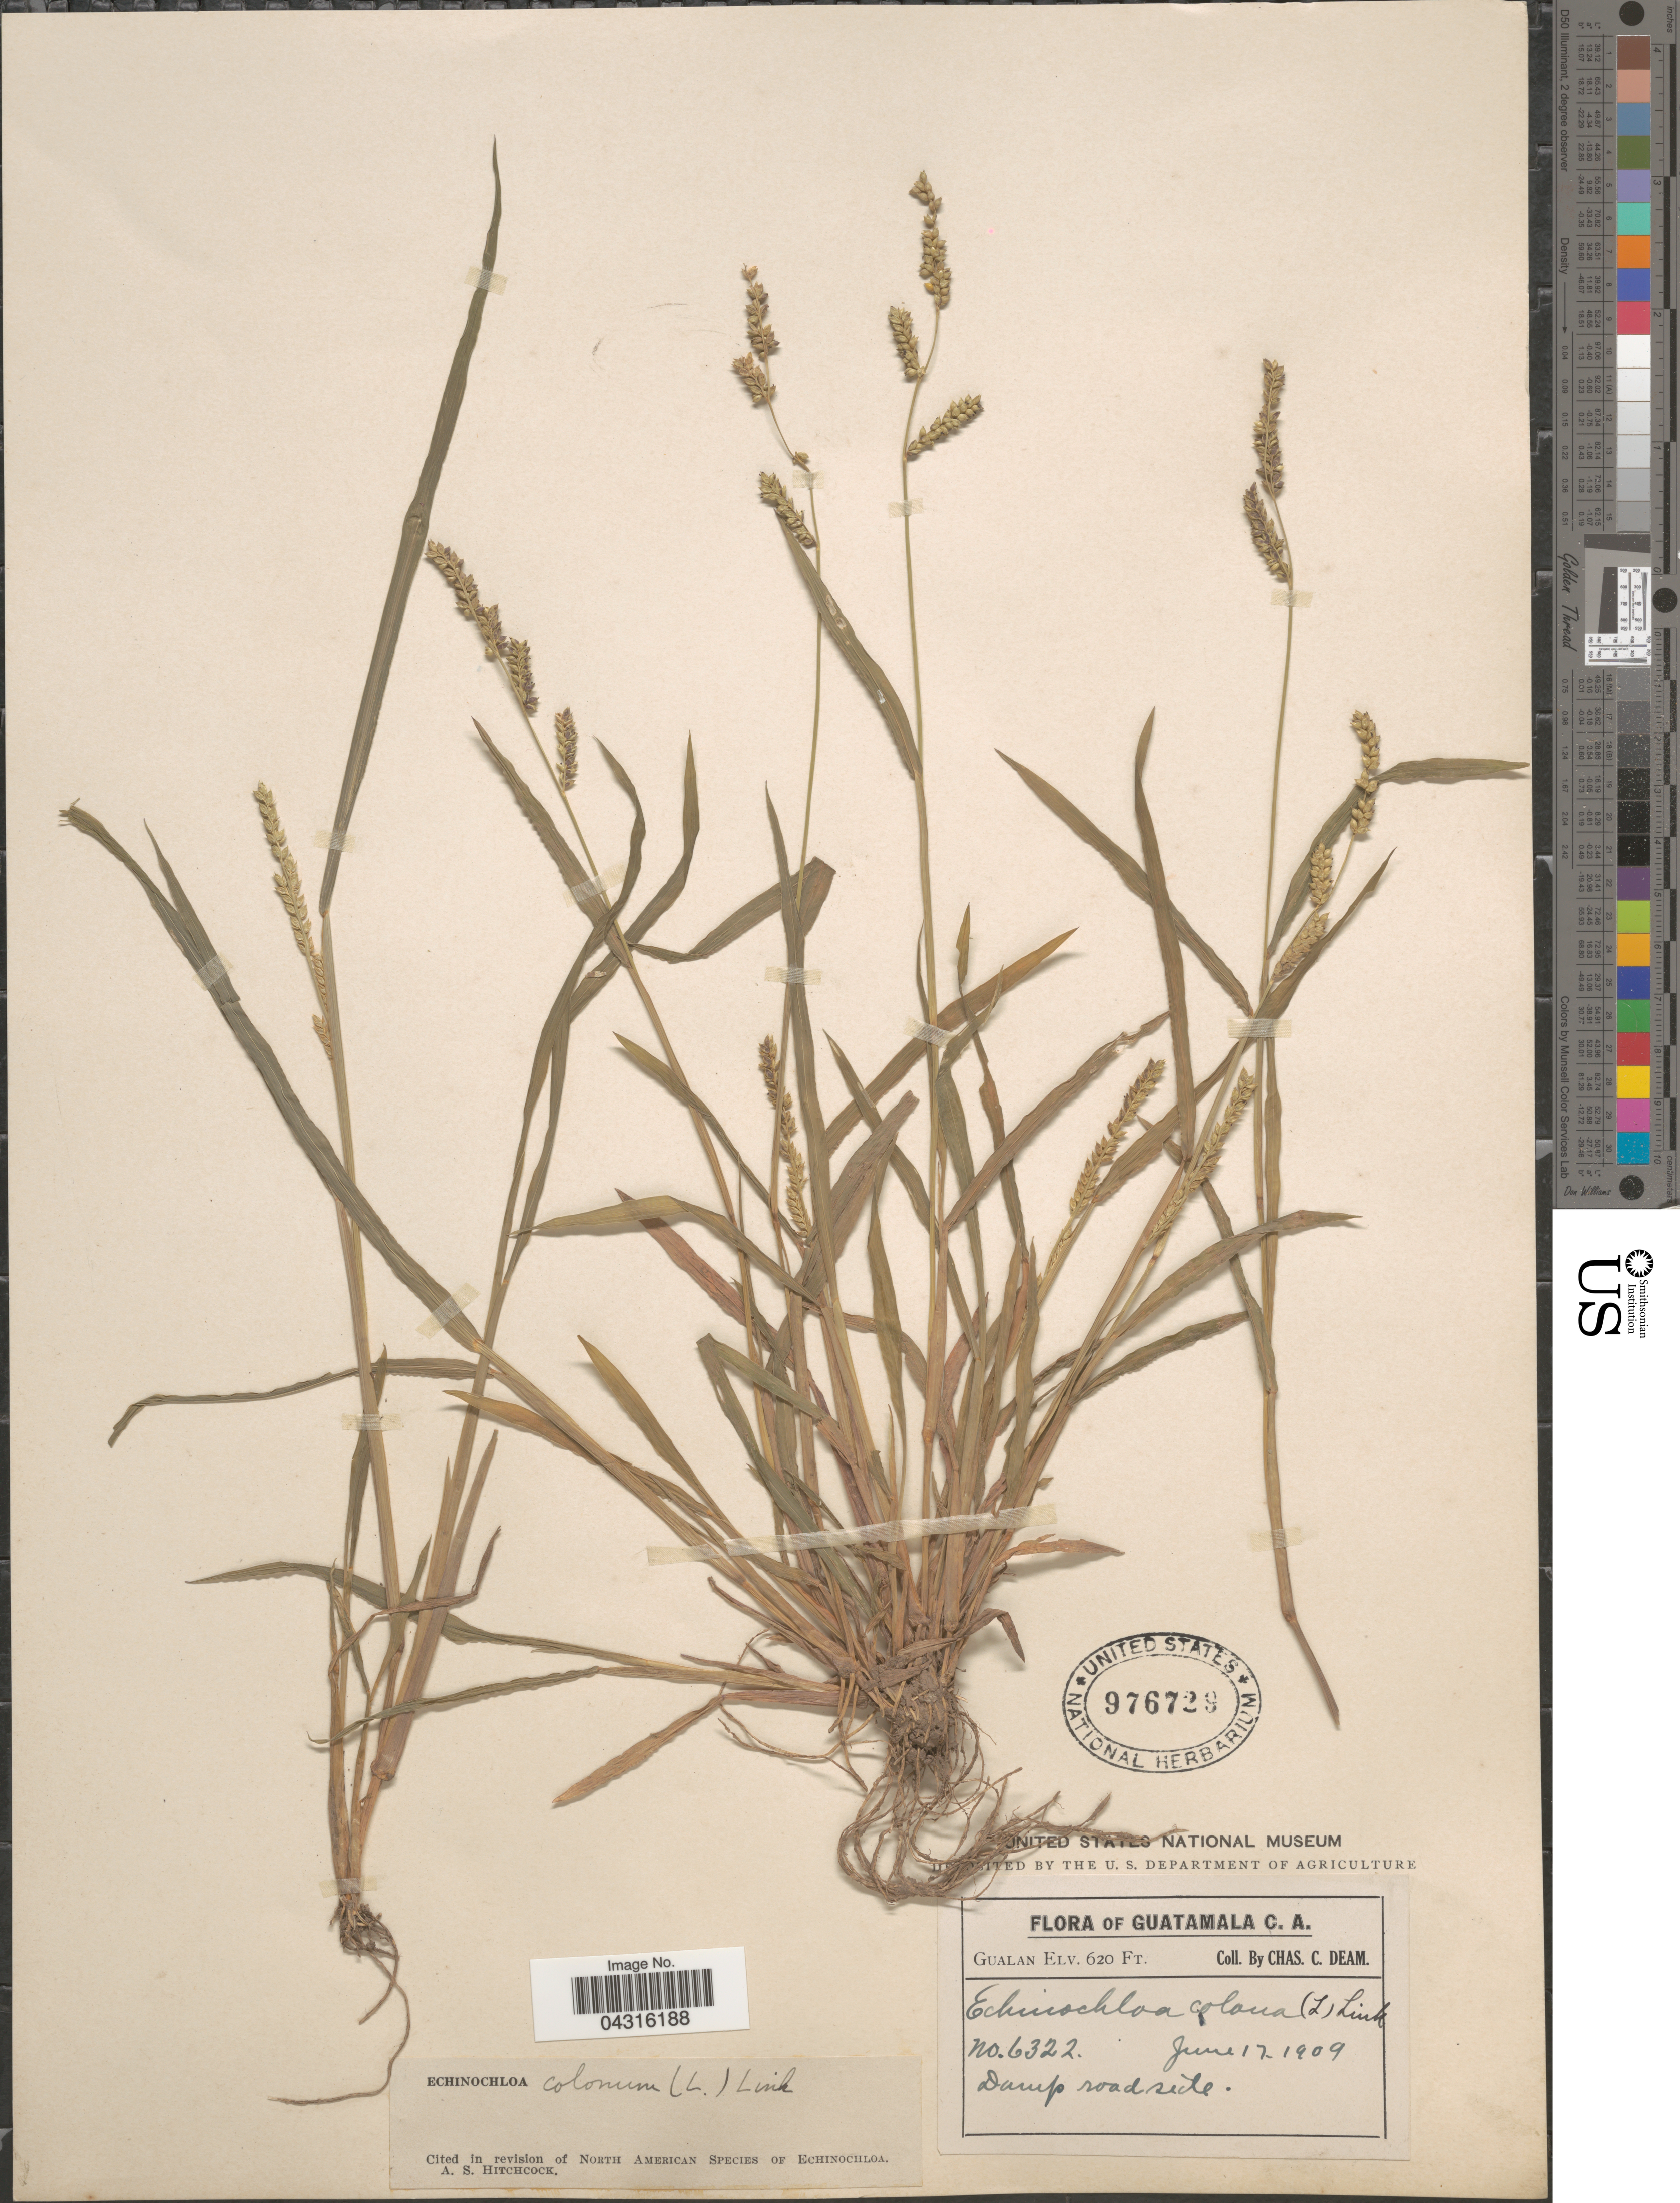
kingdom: Plantae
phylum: Tracheophyta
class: Liliopsida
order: Poales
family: Poaceae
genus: Echinochloa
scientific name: Echinochloa colona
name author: (L.) Link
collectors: C. C. Deam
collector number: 6322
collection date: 1909-06-17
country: Guatemala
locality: Gualan. Damp roadside.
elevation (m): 189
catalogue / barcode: US 976729